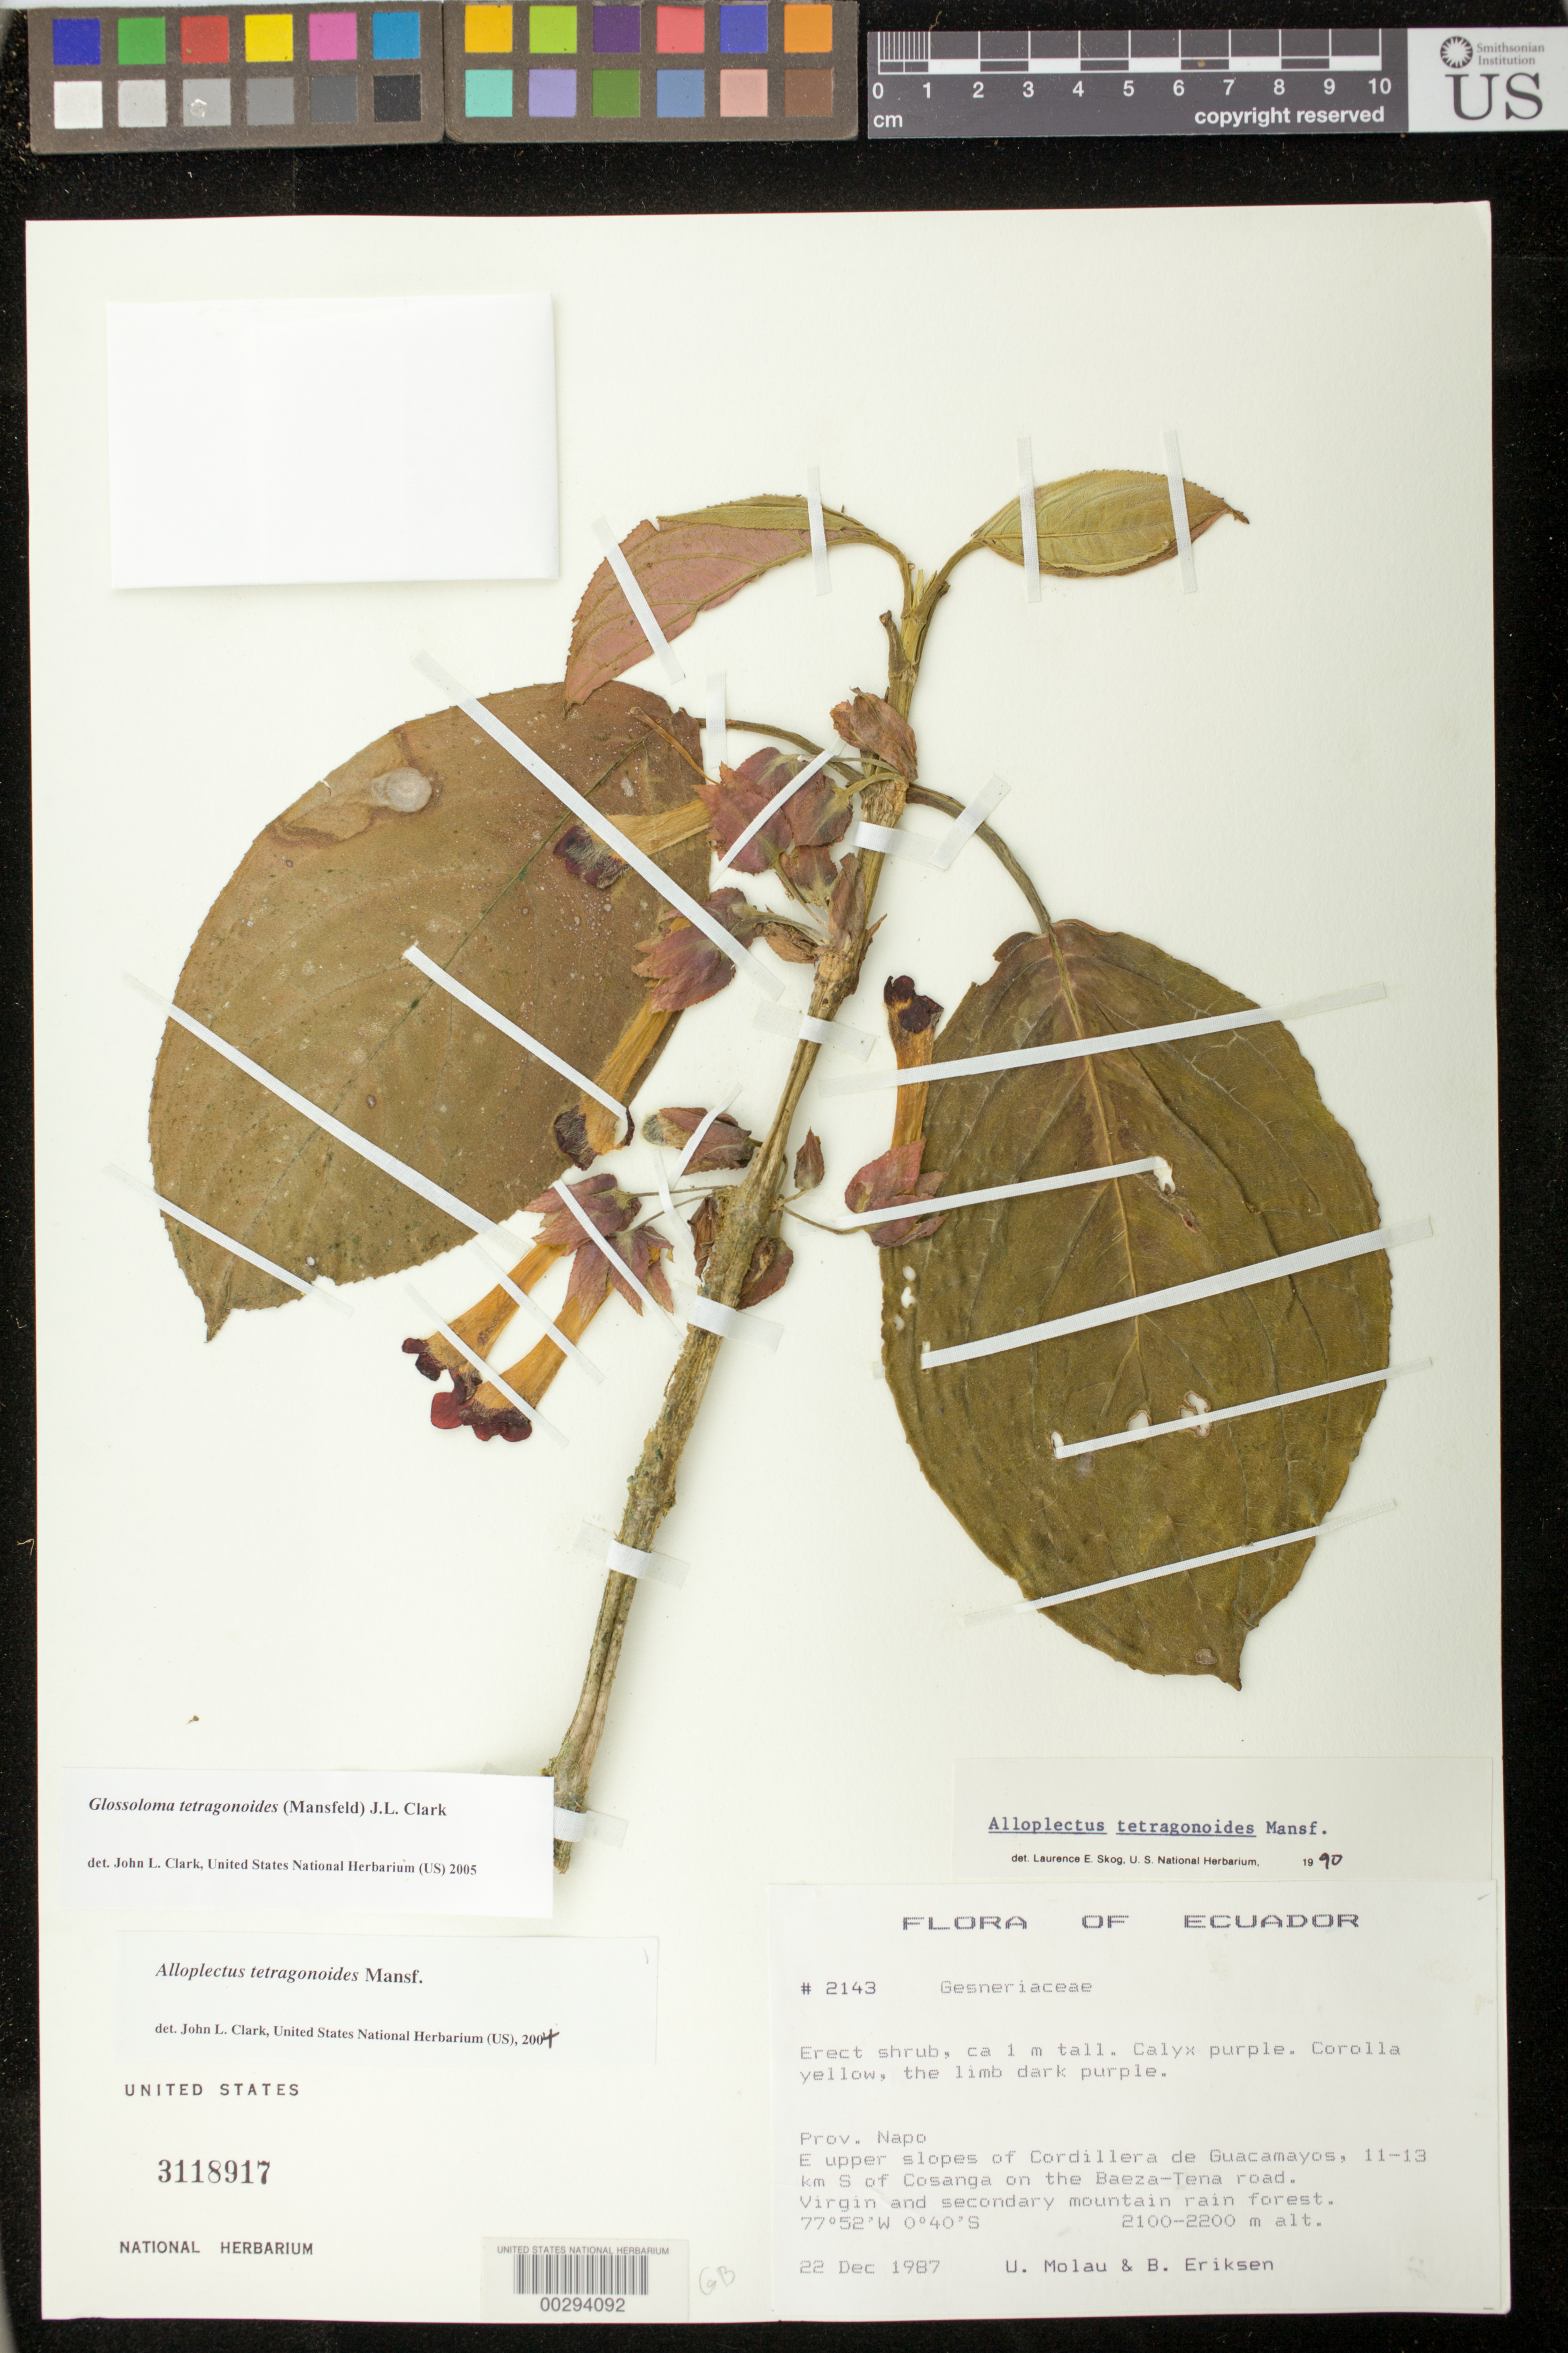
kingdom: Plantae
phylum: Tracheophyta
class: Magnoliopsida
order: Lamiales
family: Gesneriaceae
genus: Glossoloma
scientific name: Glossoloma tetragonoides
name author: (Mansf.) J.L. Clark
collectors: U. Molau & B. Eriksen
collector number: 2143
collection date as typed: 22 Dec 1987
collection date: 1987-12-22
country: Ecuador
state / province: Napo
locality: E upper slopes of Cordillera de Guacamayos, 11-13 km S of Cosanga on the Baeza - Tena road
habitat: Virgin and secondary mountain rain forest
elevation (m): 2100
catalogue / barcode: US 3118917